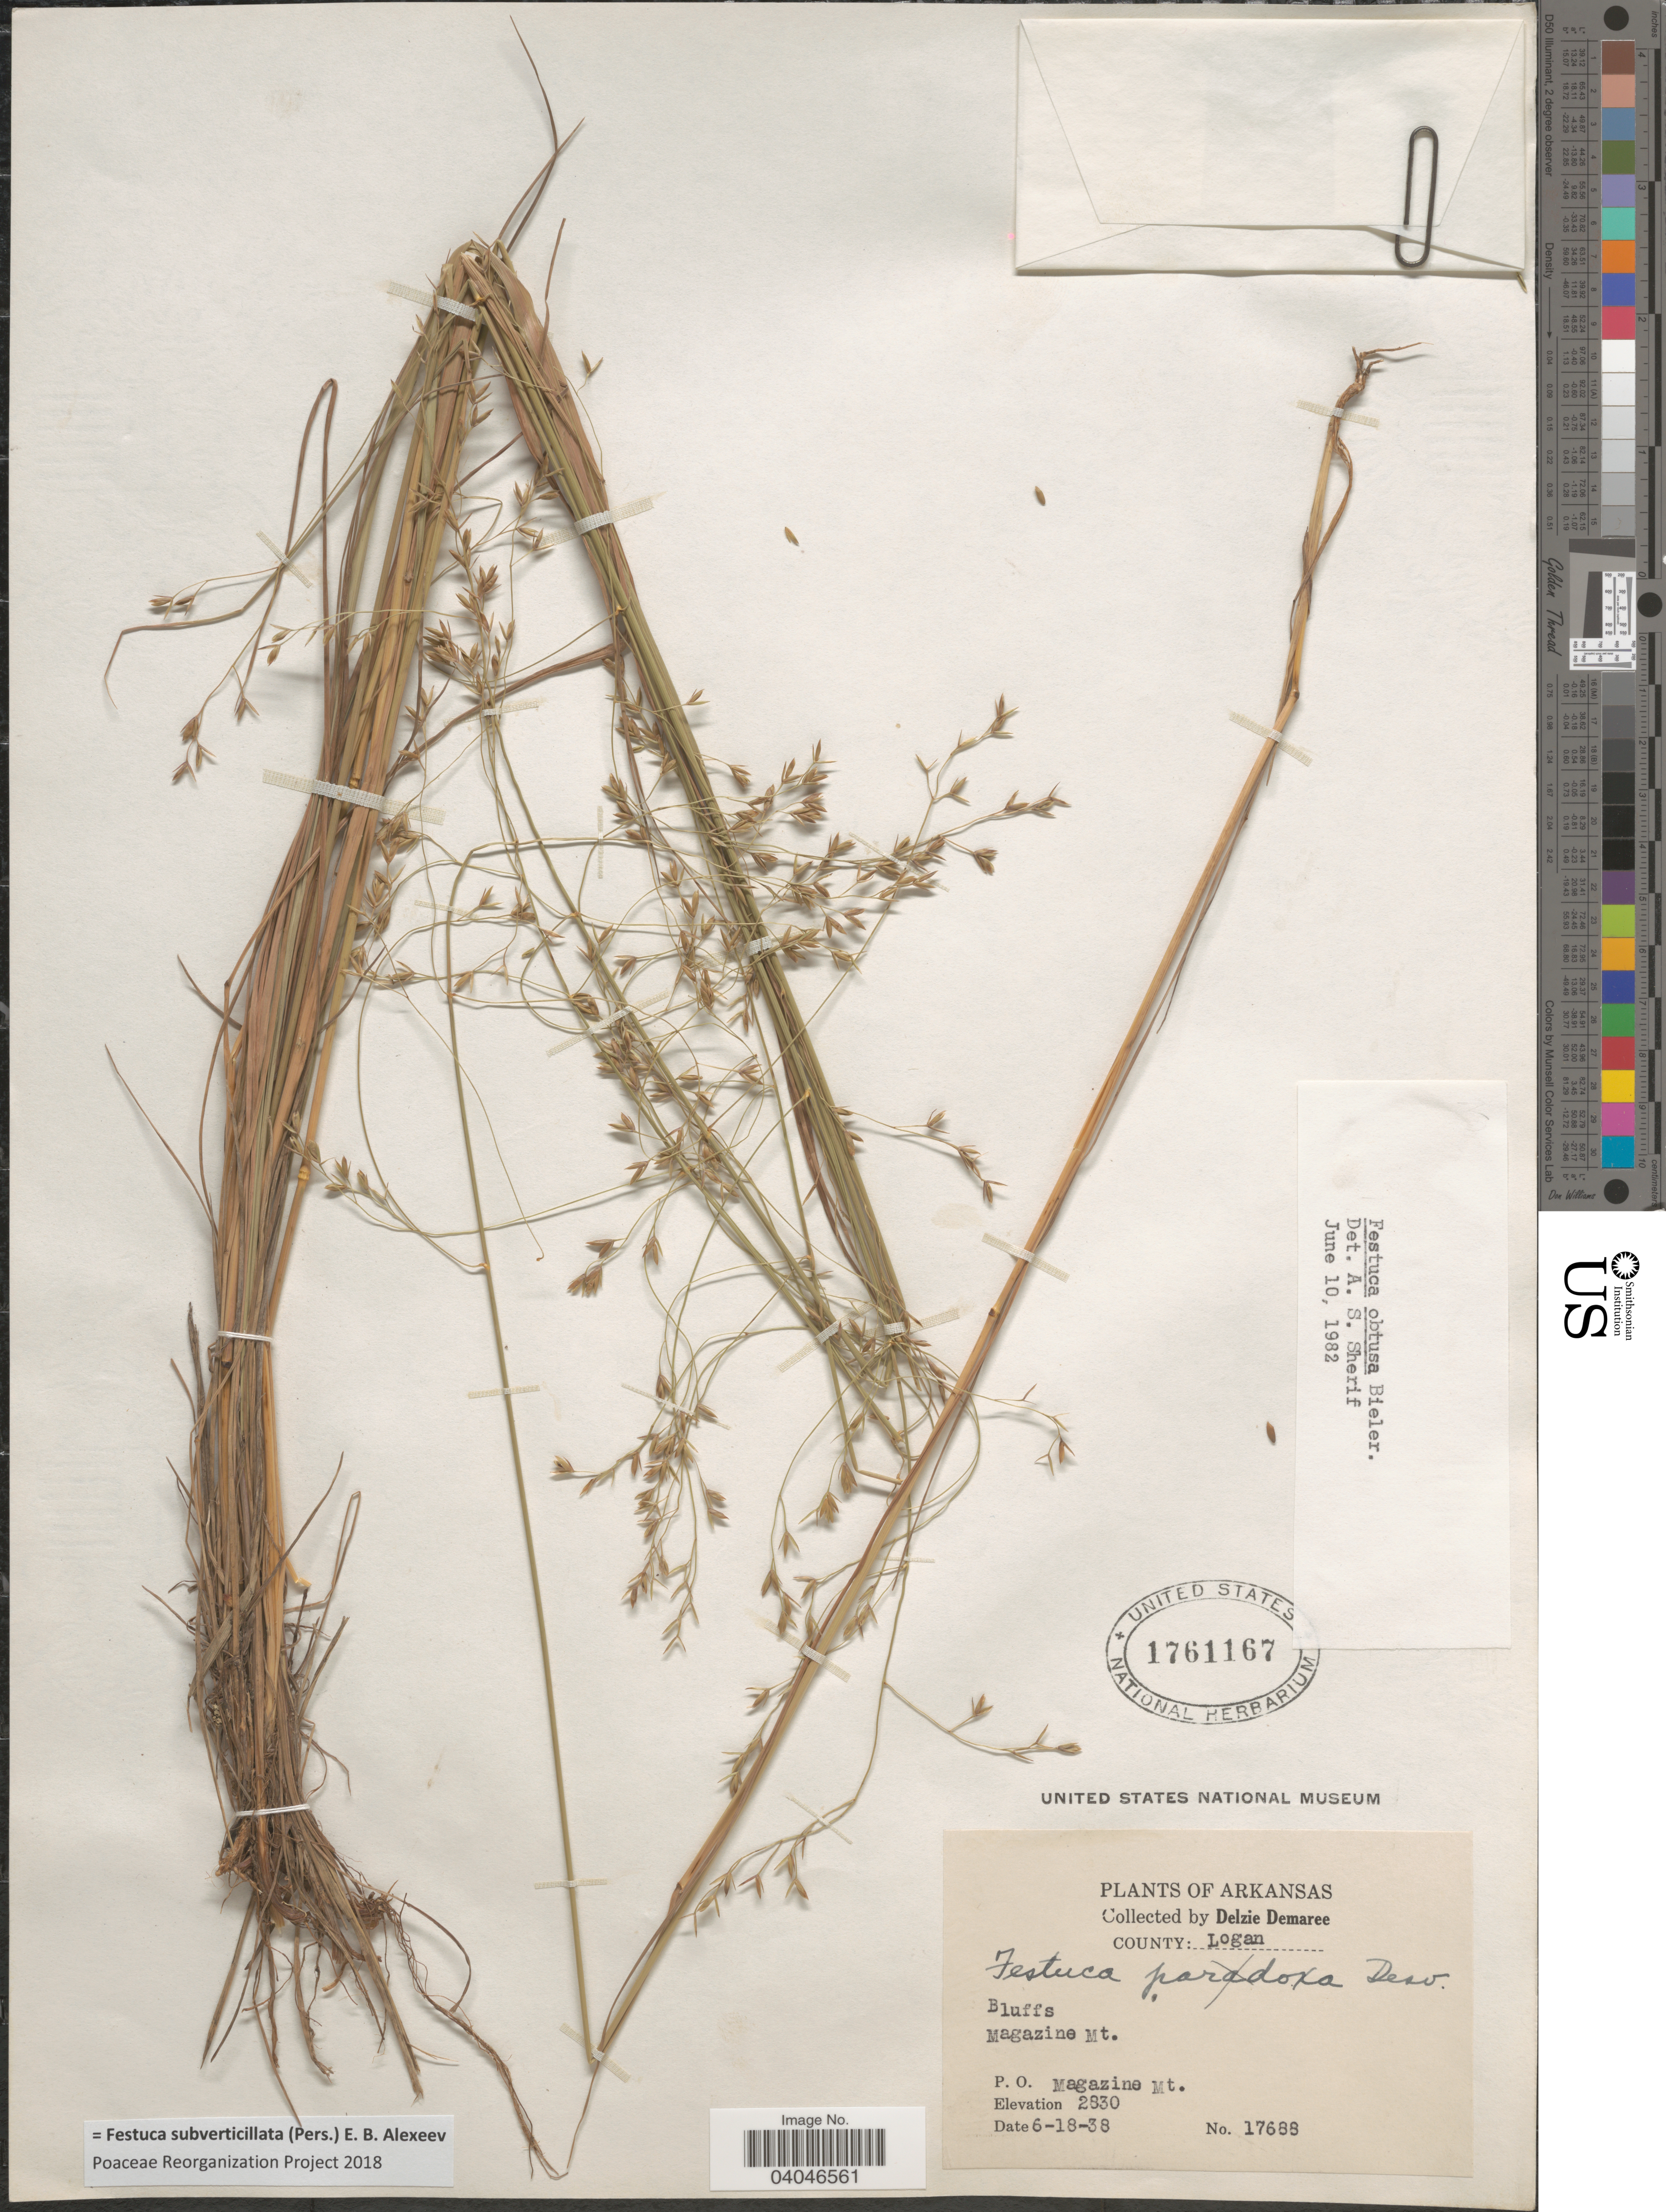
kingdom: Plantae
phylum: Tracheophyta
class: Liliopsida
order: Poales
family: Poaceae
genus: Festuca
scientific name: Festuca subverticillata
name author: (Pers.) E.B. Alexeev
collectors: D. Demaree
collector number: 17688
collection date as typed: Transcribed d/m/y: 18/6/38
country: United States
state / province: Arkansas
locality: County: Logan. Bluffs. Magazine Mt. P.O. Magazine Mt.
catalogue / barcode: US 1761167